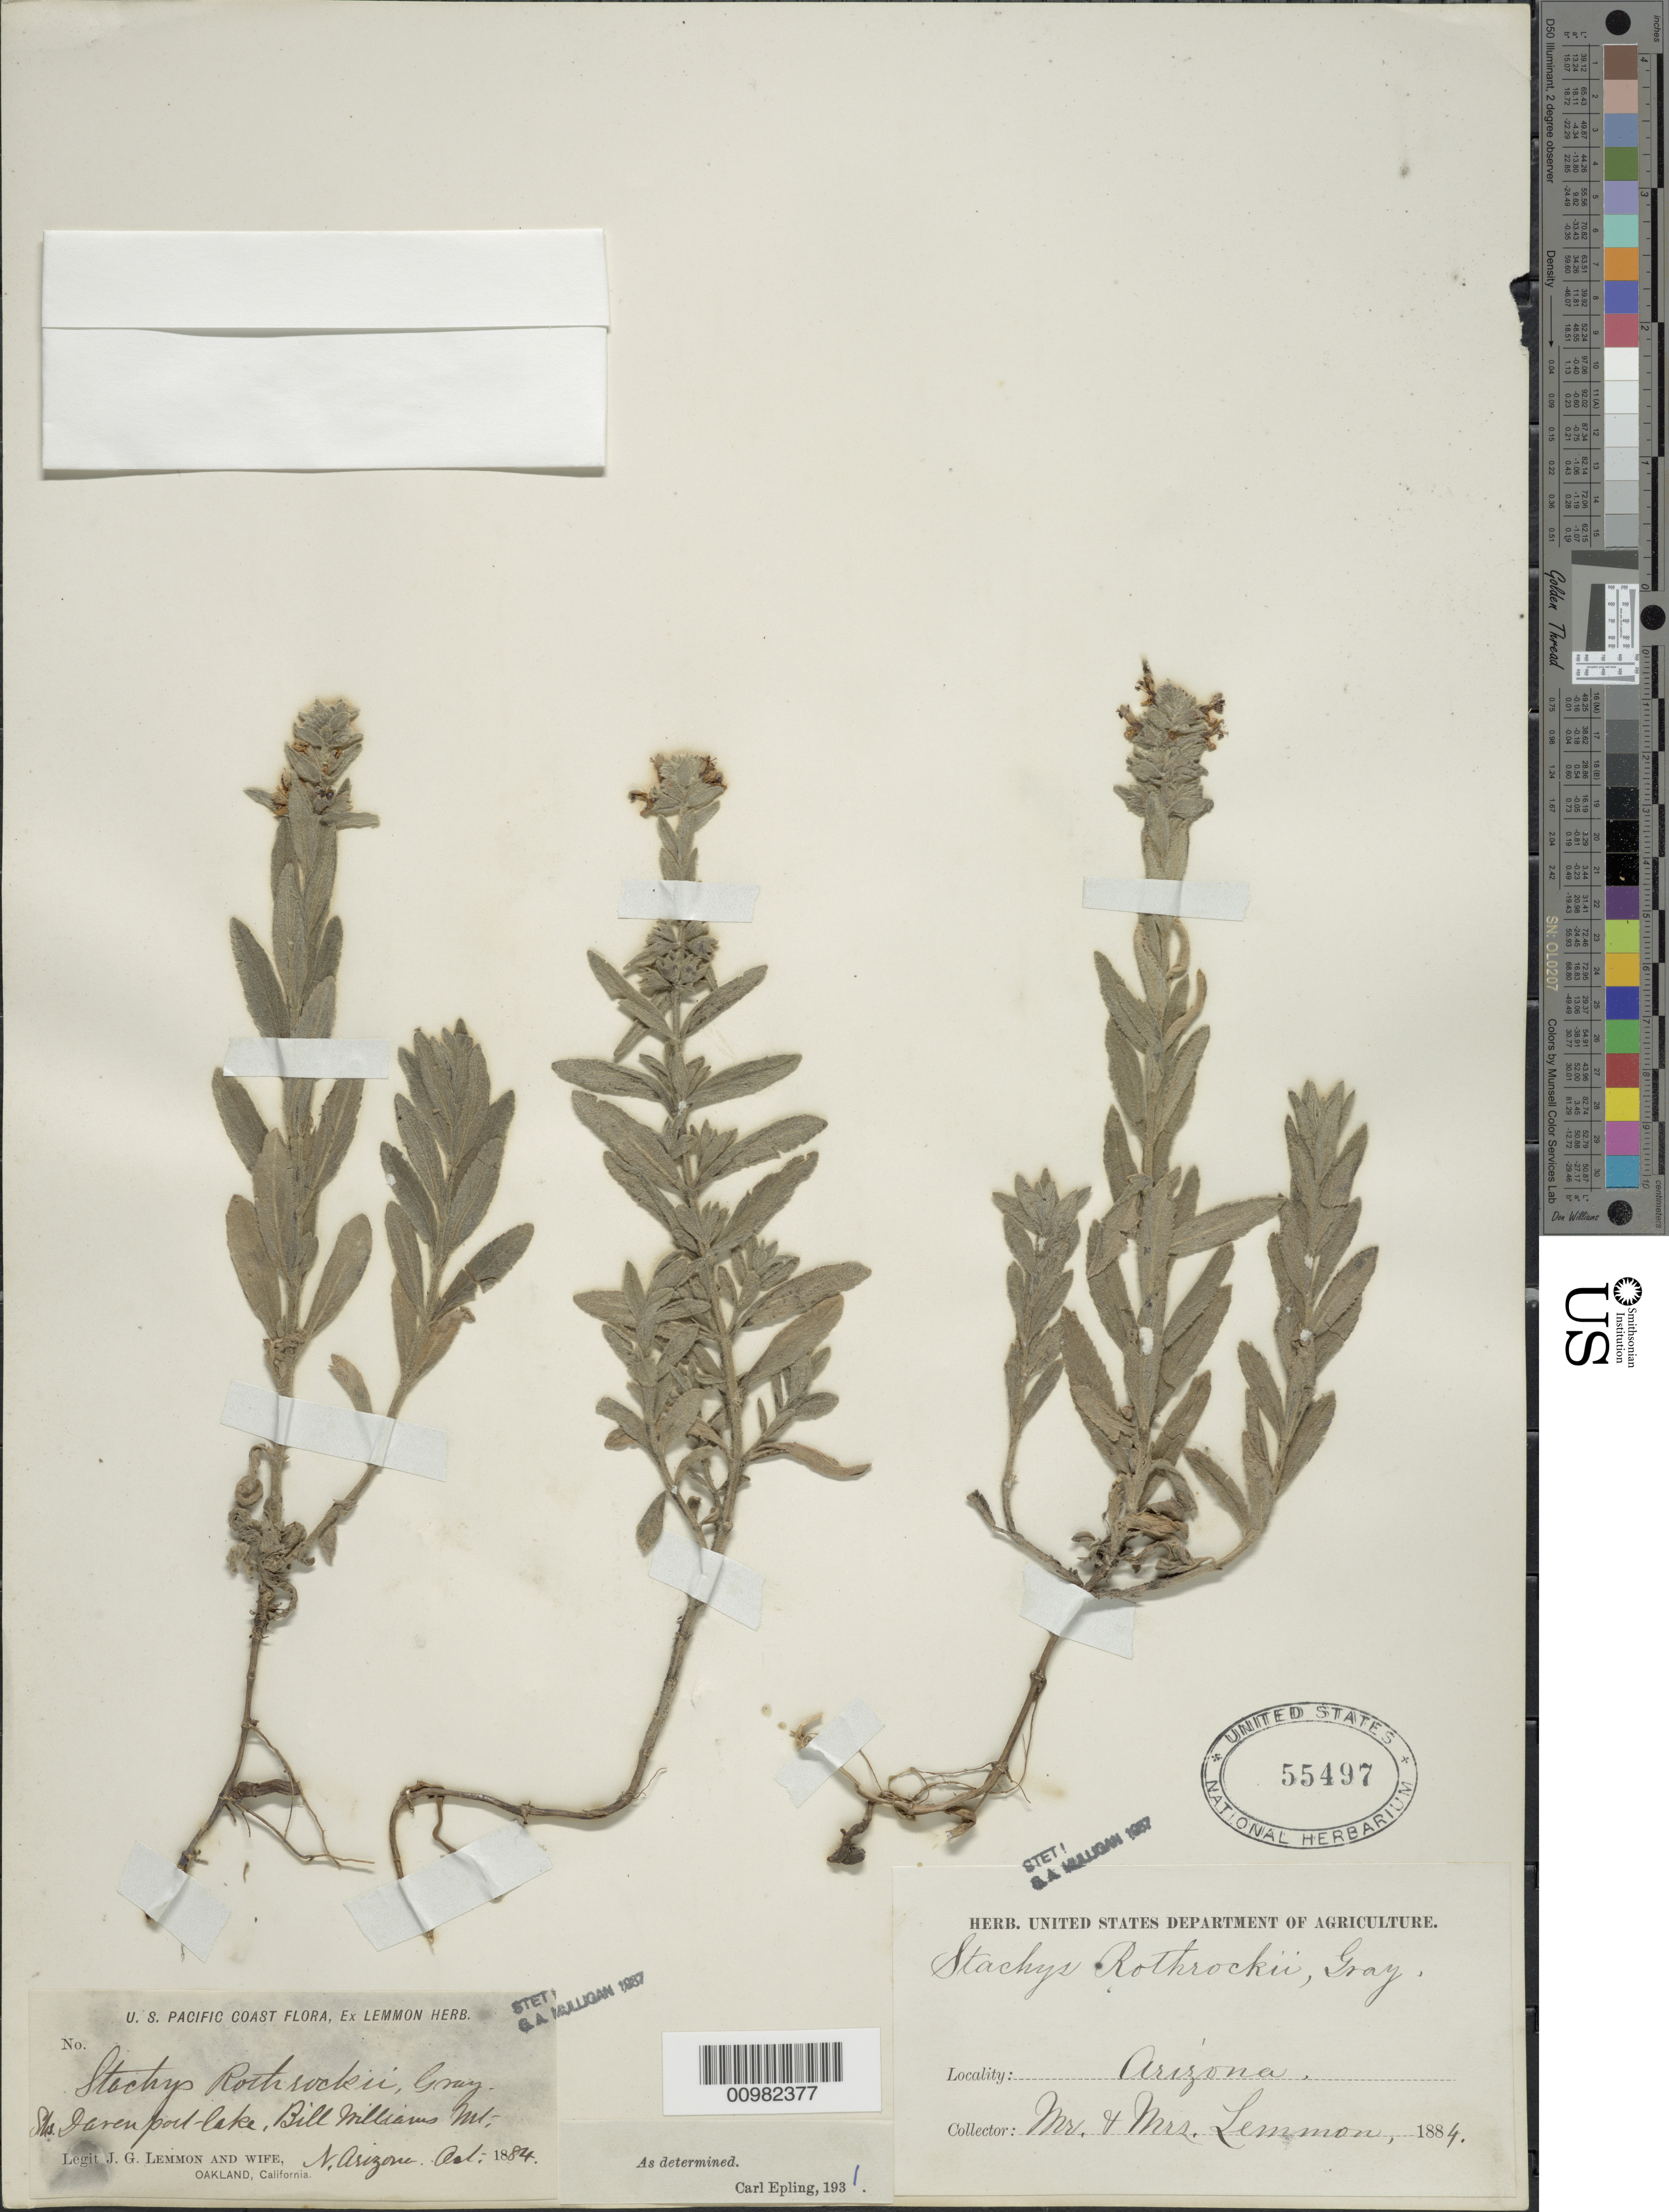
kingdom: Plantae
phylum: Tracheophyta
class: Magnoliopsida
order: Lamiales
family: Lamiaceae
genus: Stachys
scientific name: Stachys rothrockii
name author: A. Gray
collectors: J. G. Lemmon & Mrs. J. G. Lemmon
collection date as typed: Oct 1884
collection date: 1884-10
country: United States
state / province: Arizona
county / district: Coconino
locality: Bill Williams Mts.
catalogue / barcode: US 55497